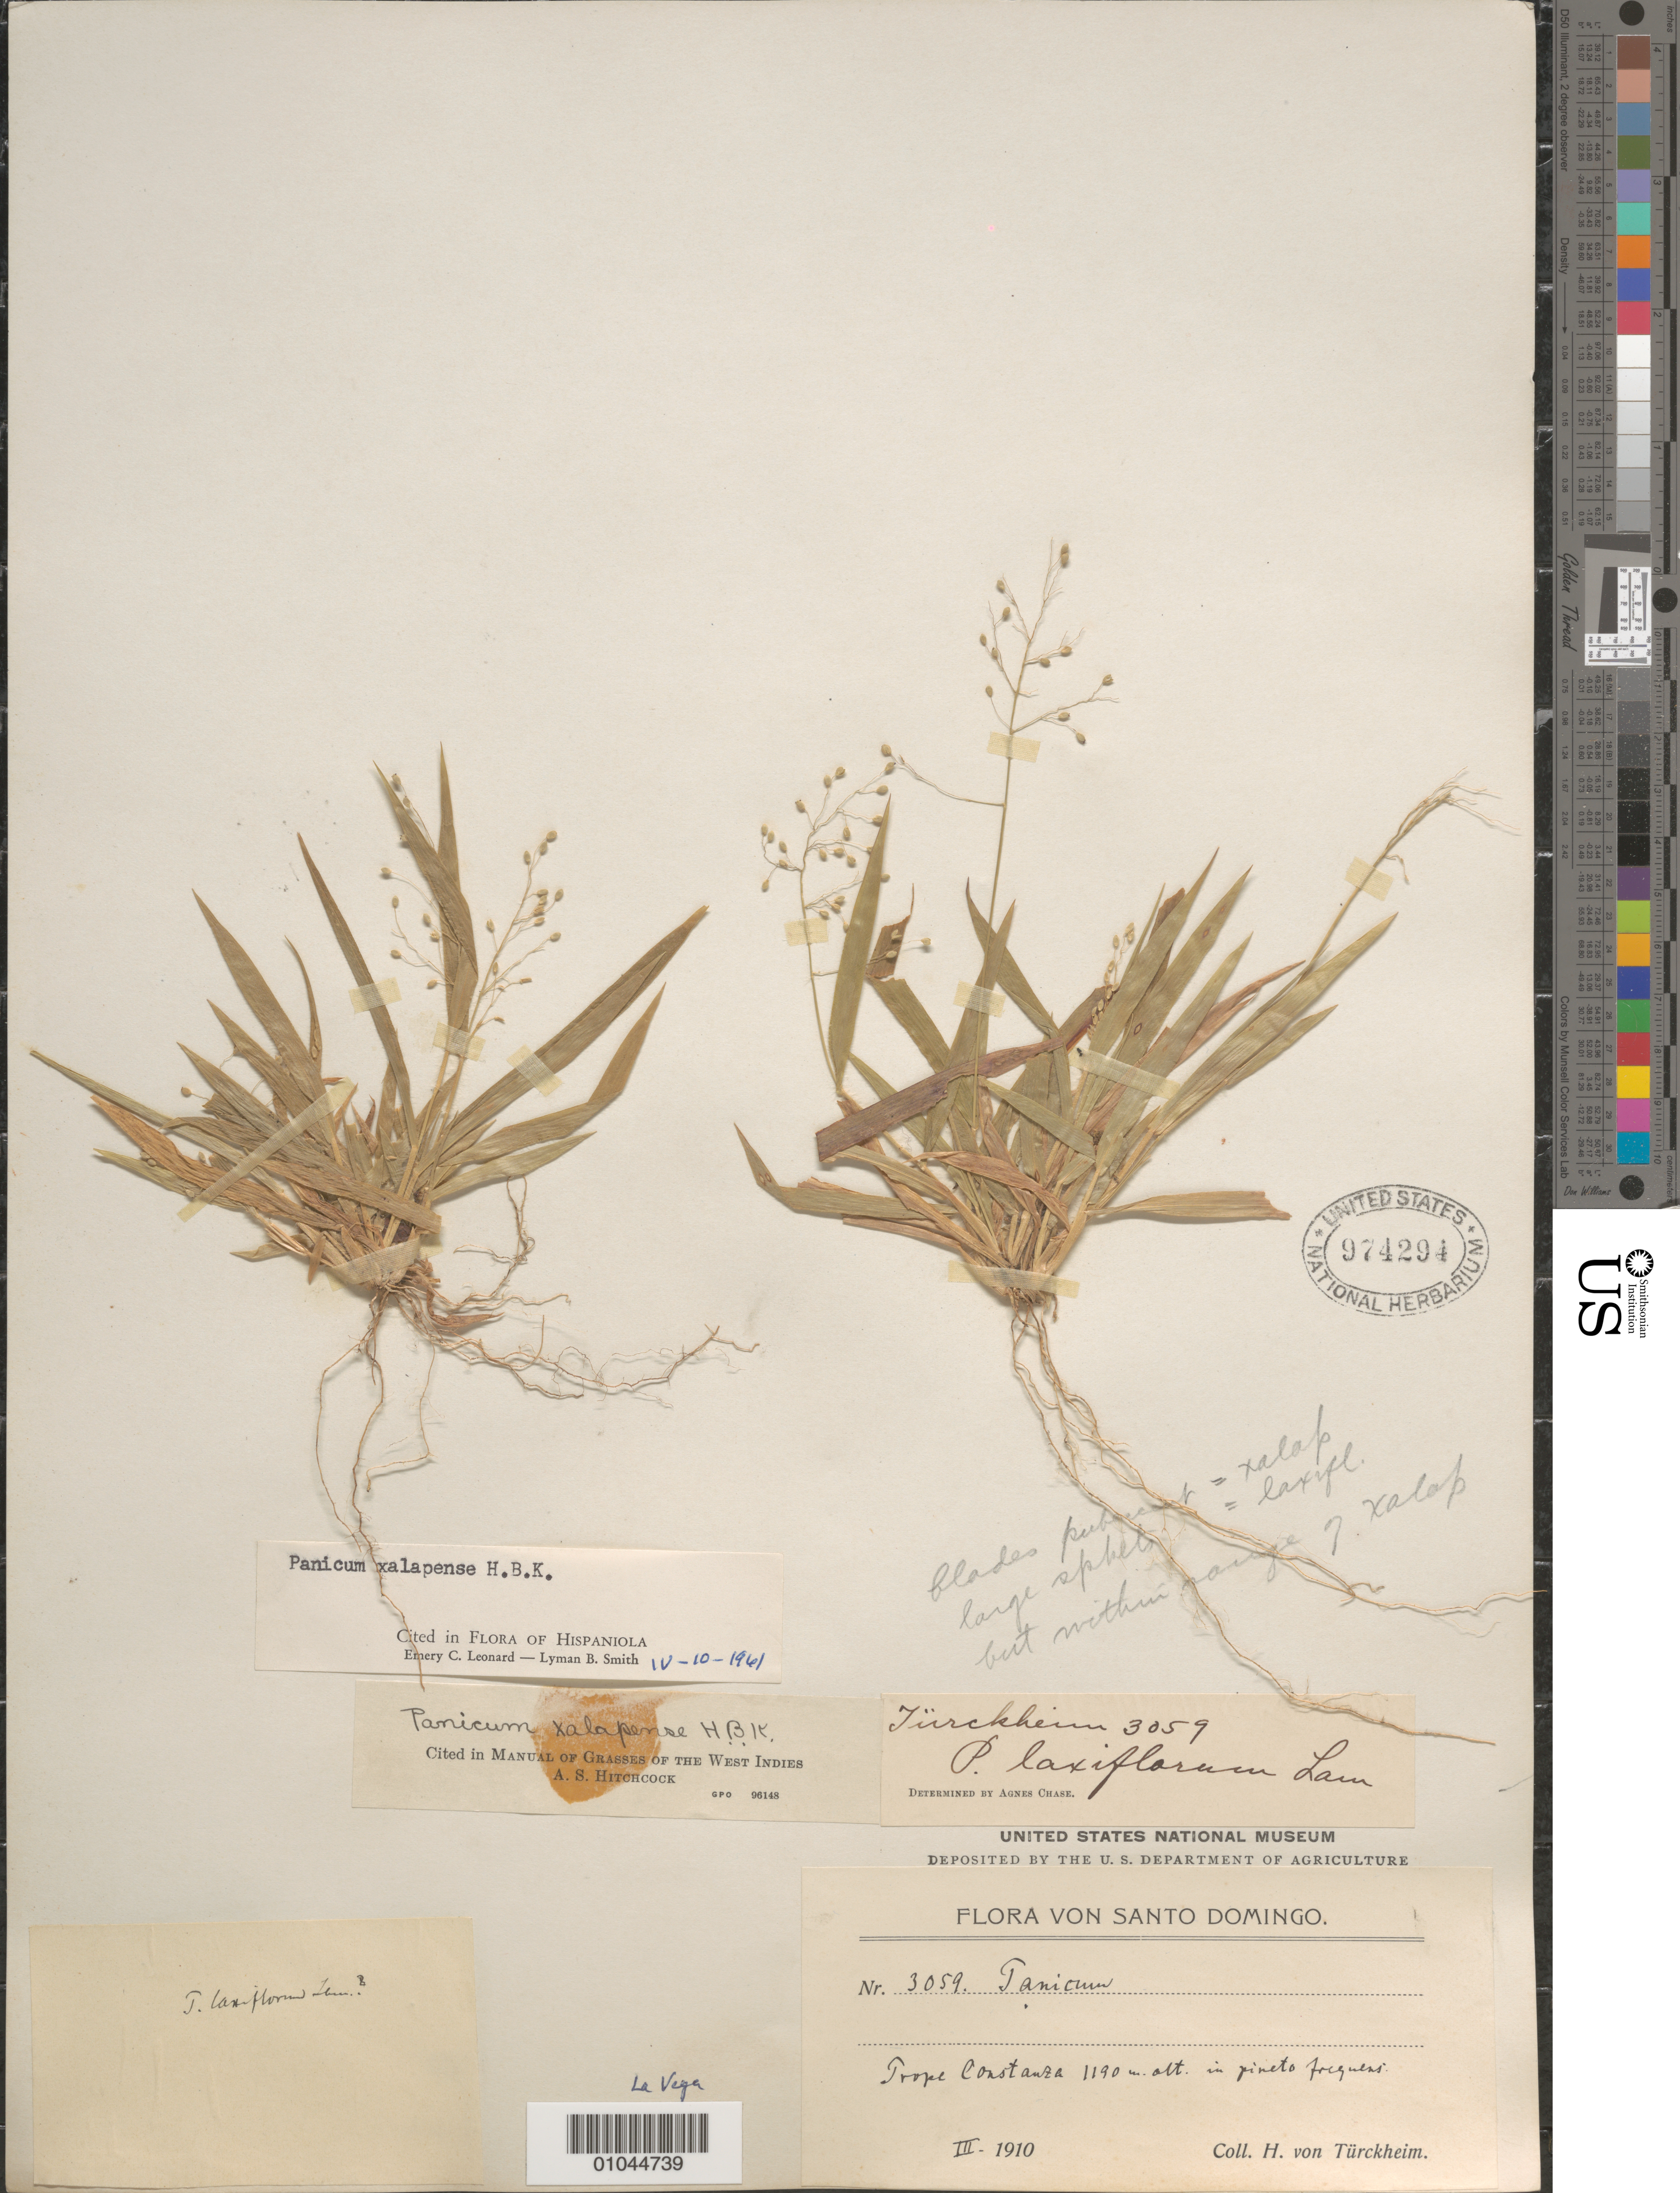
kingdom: Plantae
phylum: Tracheophyta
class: Liliopsida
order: Poales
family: Poaceae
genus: Panicum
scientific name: Panicum xalapense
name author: Kunth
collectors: H. von Türckheim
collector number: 3059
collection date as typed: Mar 1910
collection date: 1910-03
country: Dominican Republic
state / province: La Vega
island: Hispaniola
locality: Propre Constanza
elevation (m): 1190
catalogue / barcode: US 974294